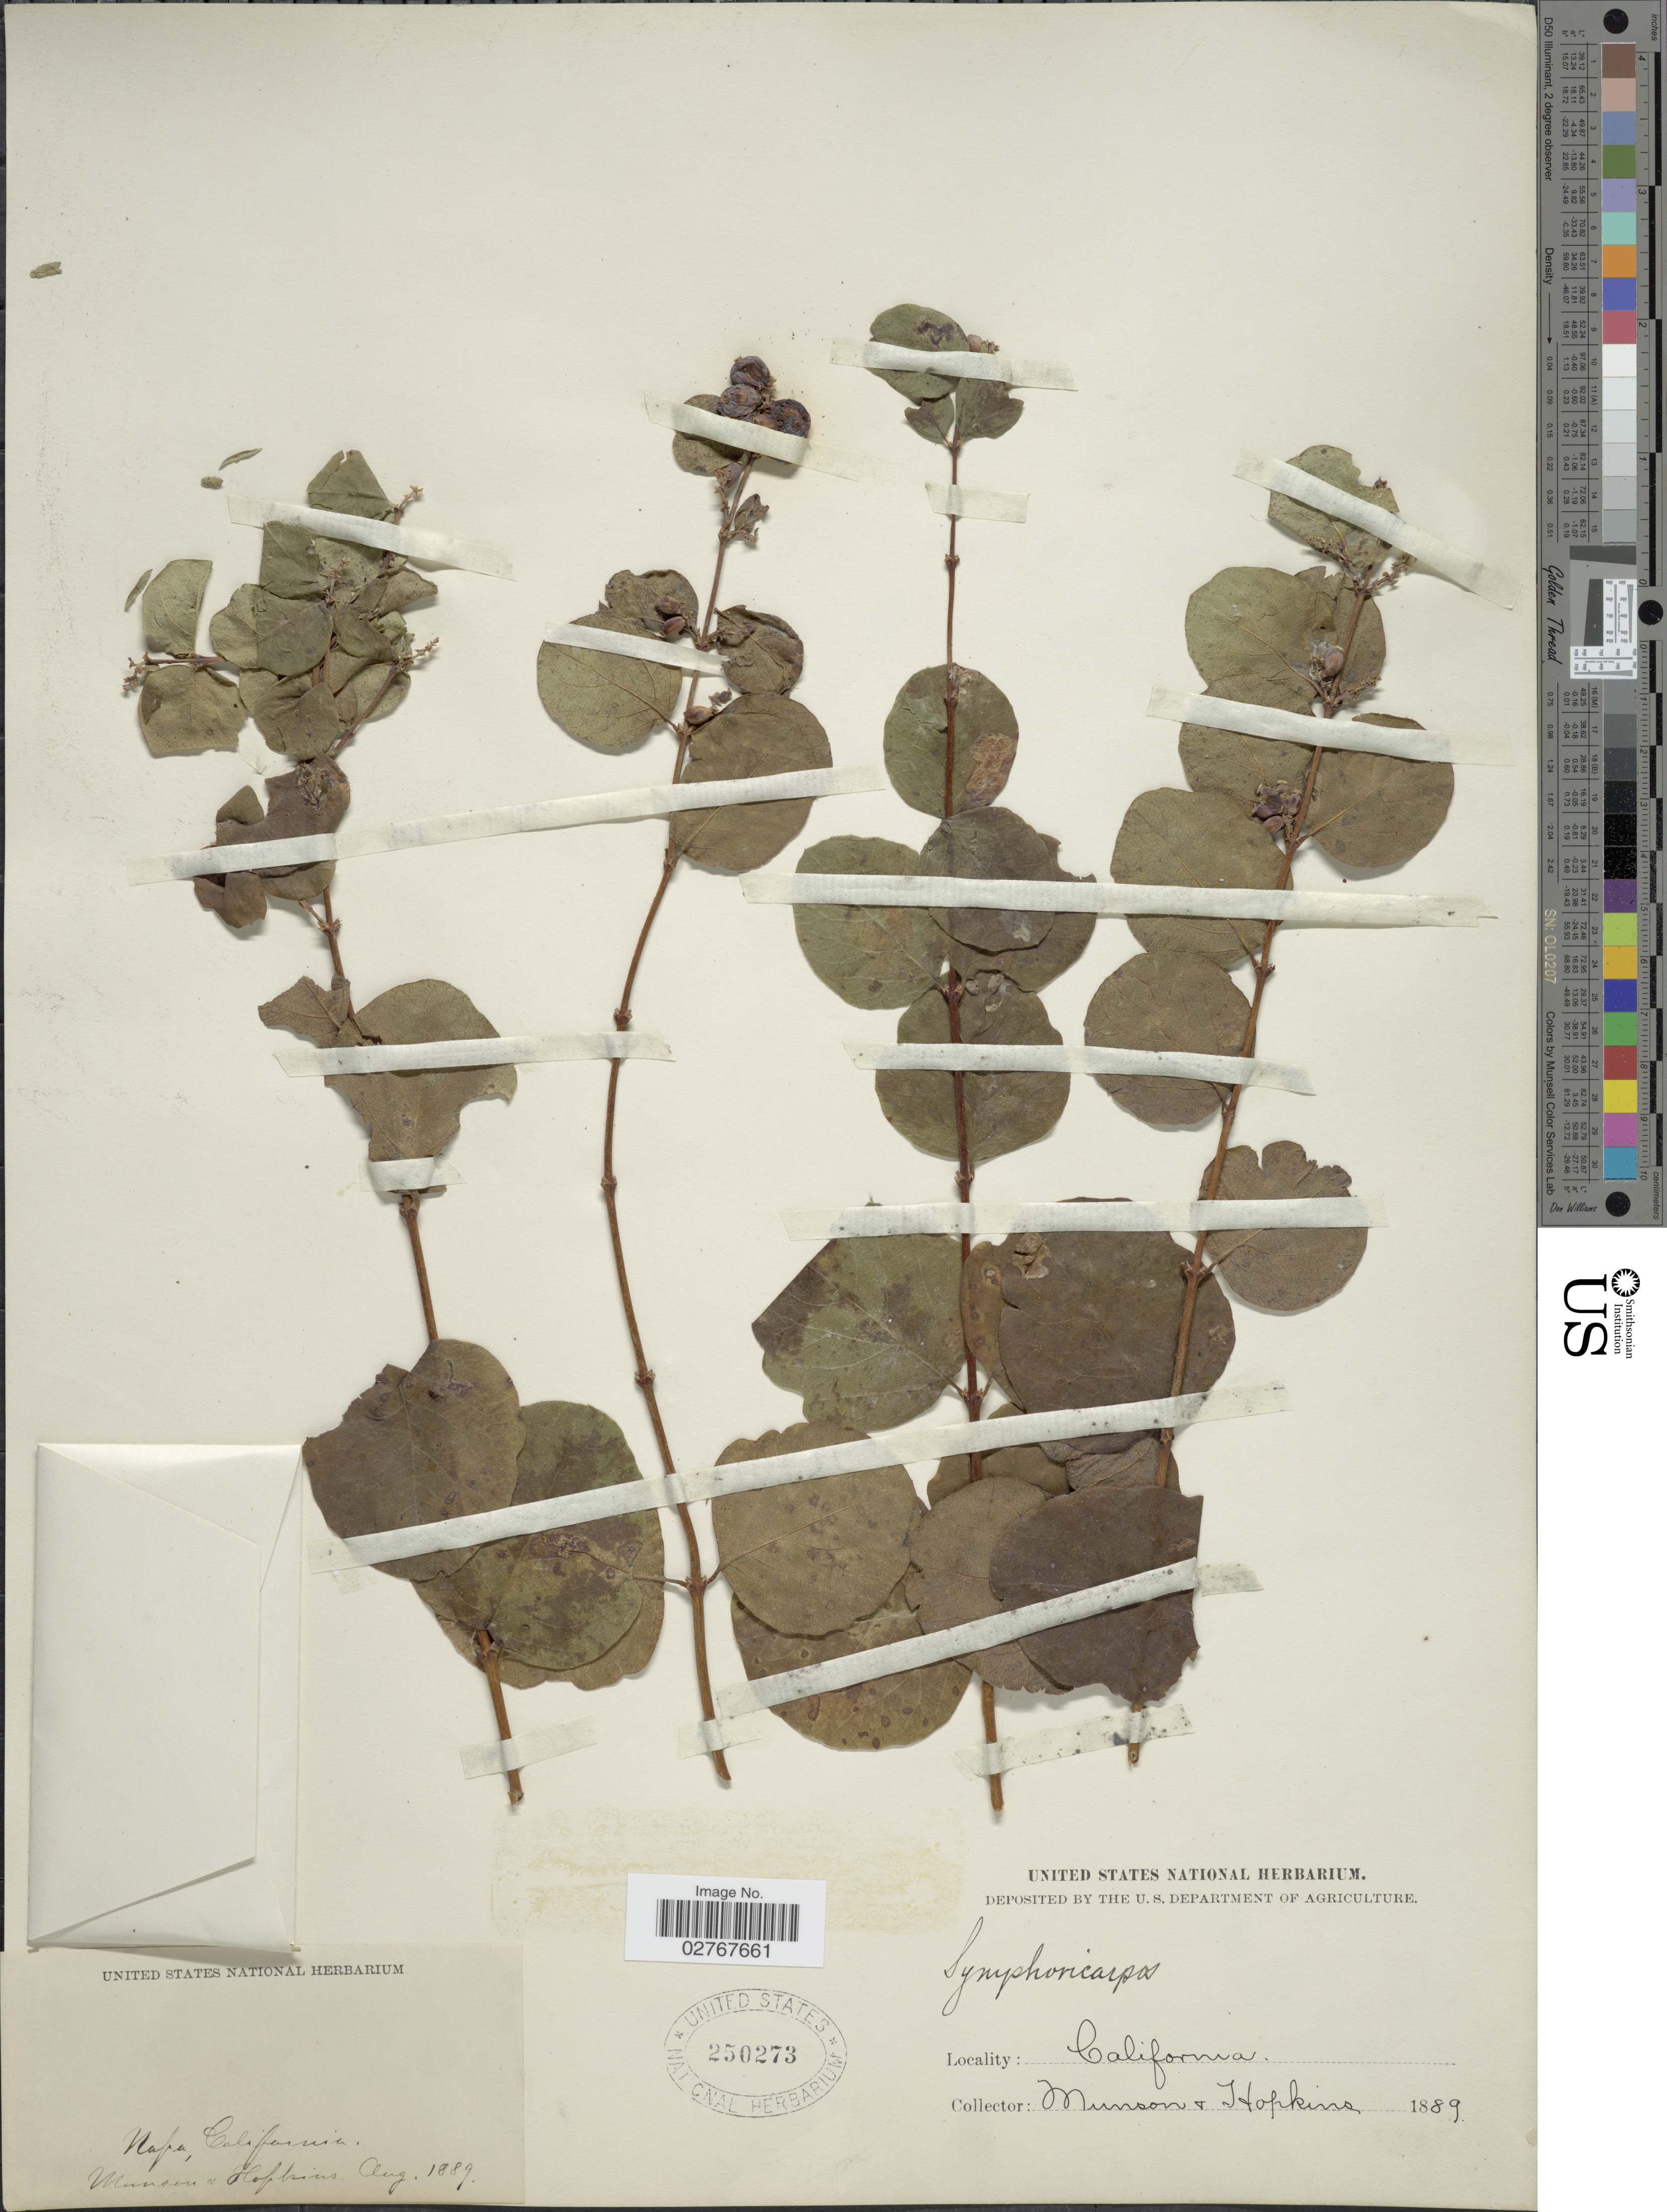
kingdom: Plantae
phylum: Tracheophyta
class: Magnoliopsida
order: Dipsacales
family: Caprifoliaceae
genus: Symphoricarpos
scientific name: Symphoricarpos rivularis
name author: Suksd.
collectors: -. Munson & -- Hopkins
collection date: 1889-08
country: United States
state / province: California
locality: Napa.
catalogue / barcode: US 250273